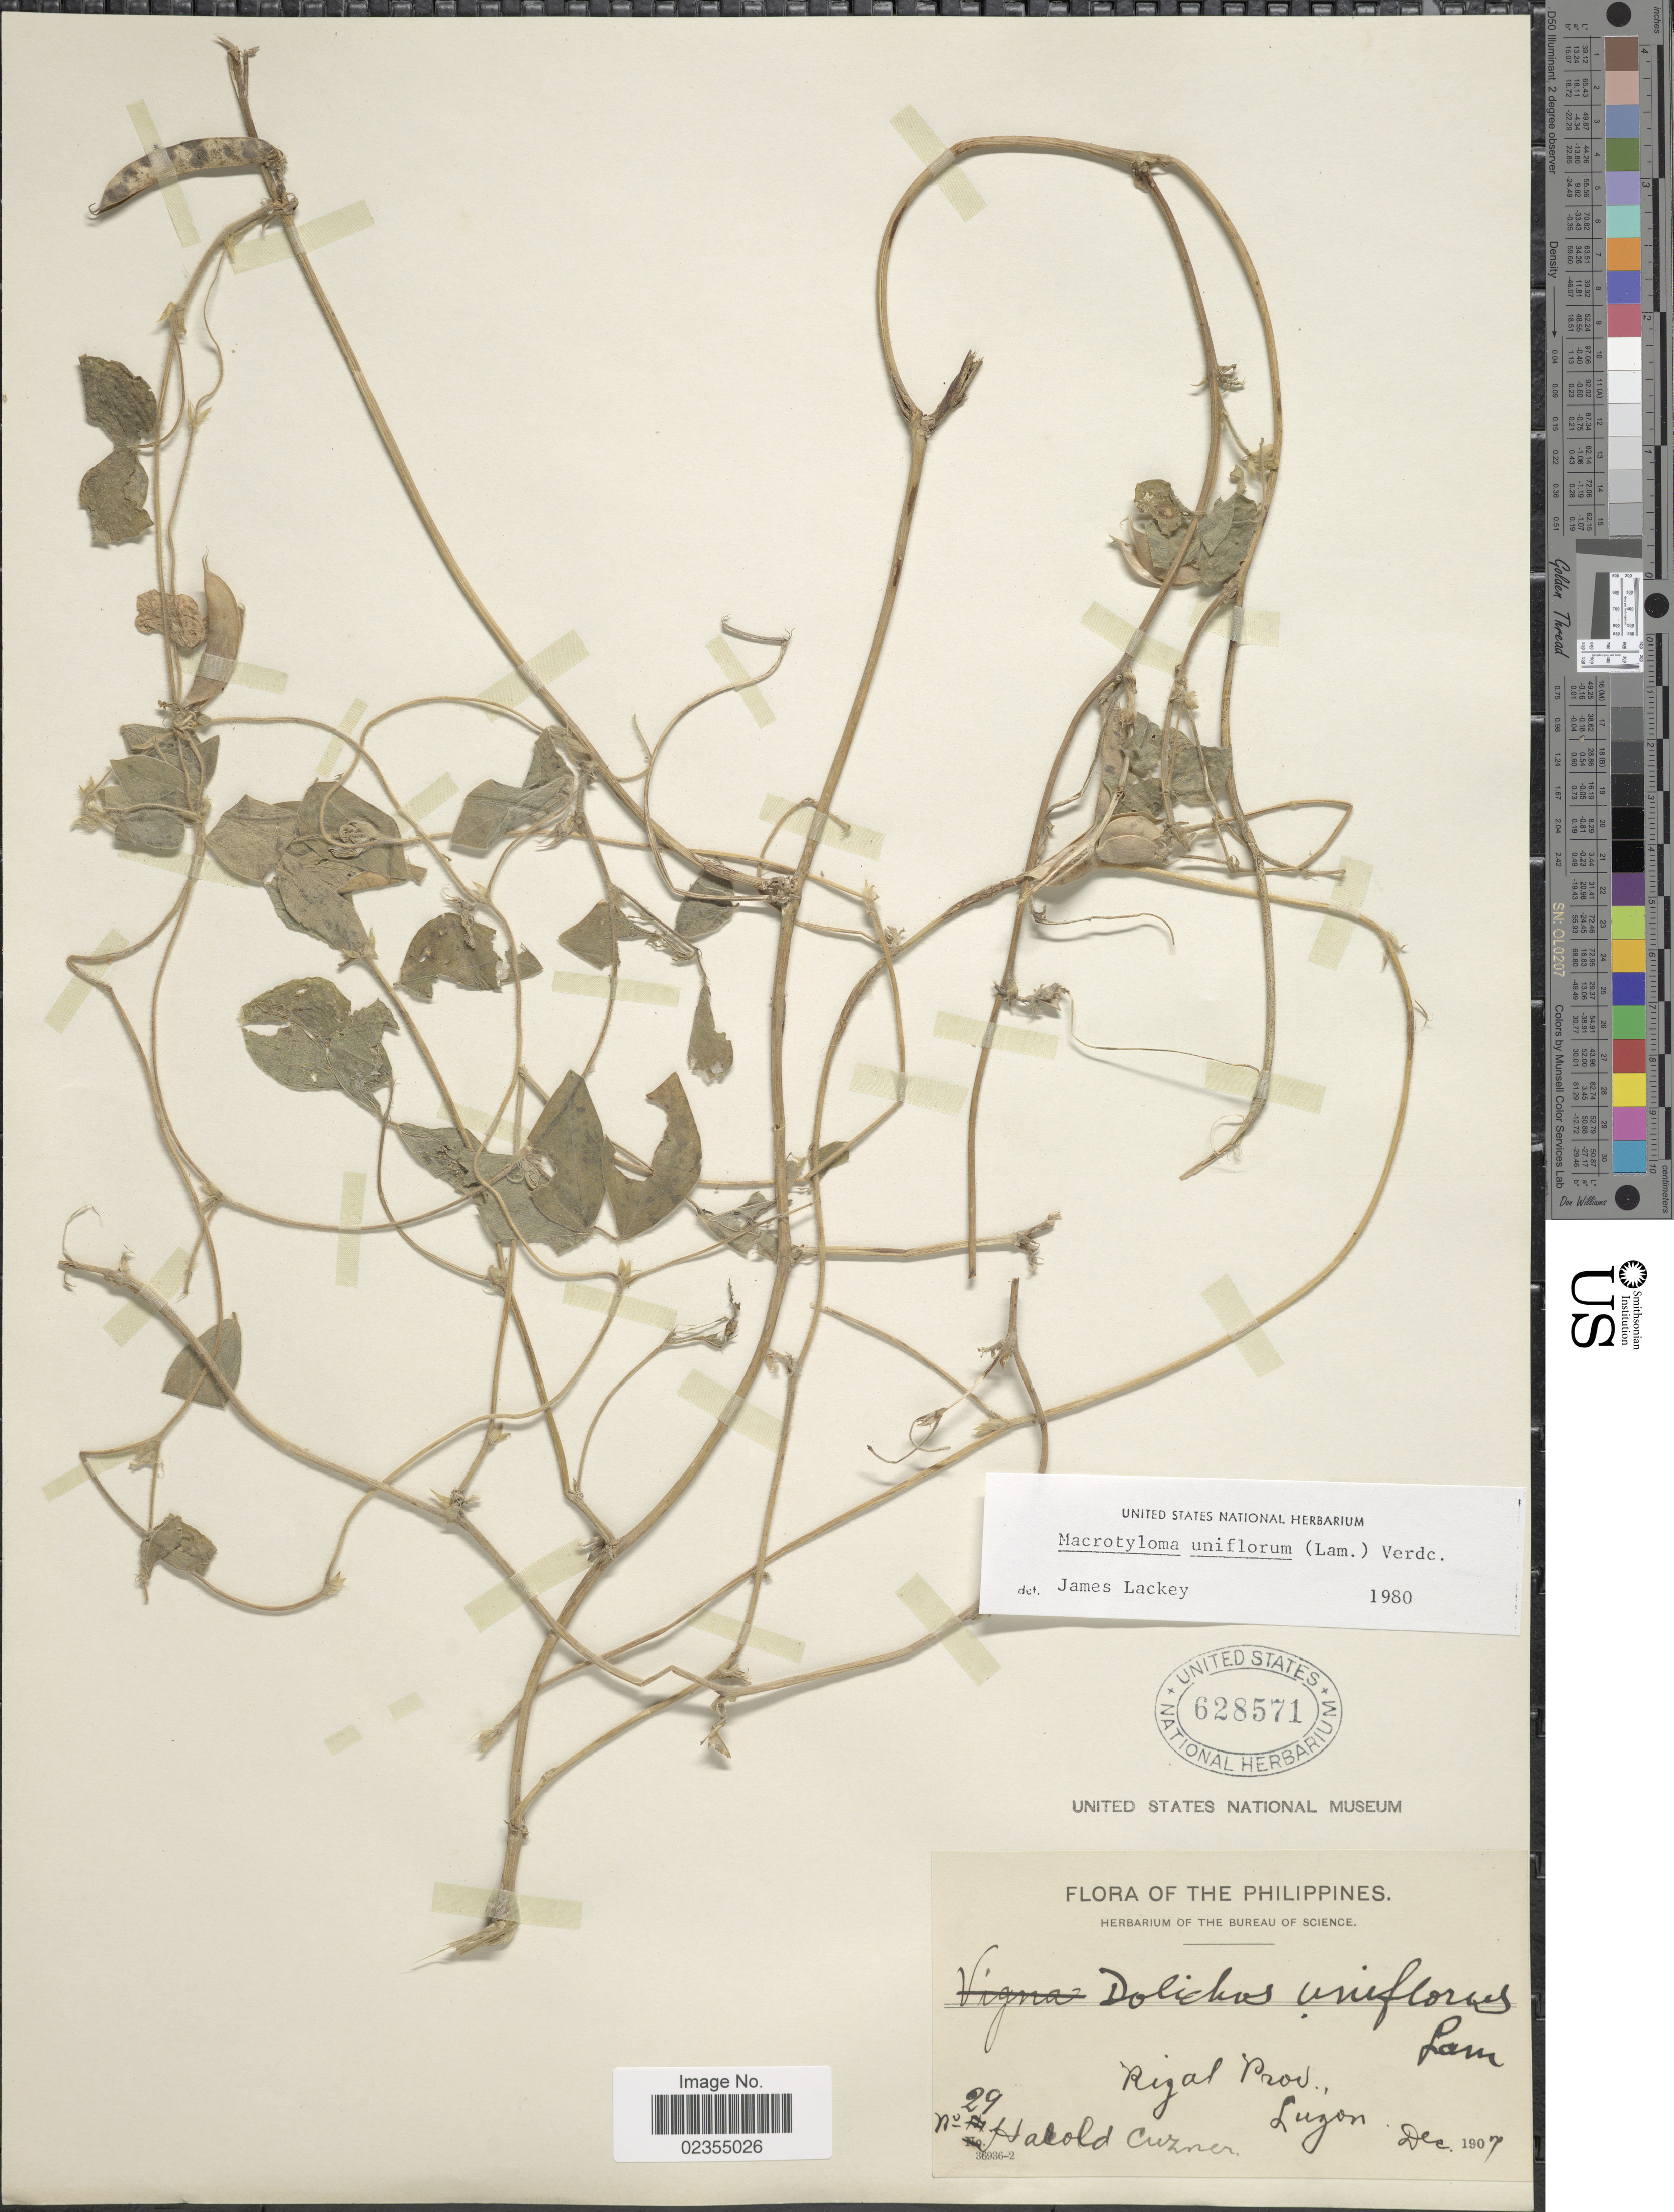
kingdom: Plantae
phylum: Tracheophyta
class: Magnoliopsida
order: Fabales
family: Fabaceae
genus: Macrotyloma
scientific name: Macrotyloma uniflorum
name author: (Lam.) Verdc.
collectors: H. Cuzner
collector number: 29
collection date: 1907-12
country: Philippines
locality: Rizal Prov., Luzon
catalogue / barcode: US 628571